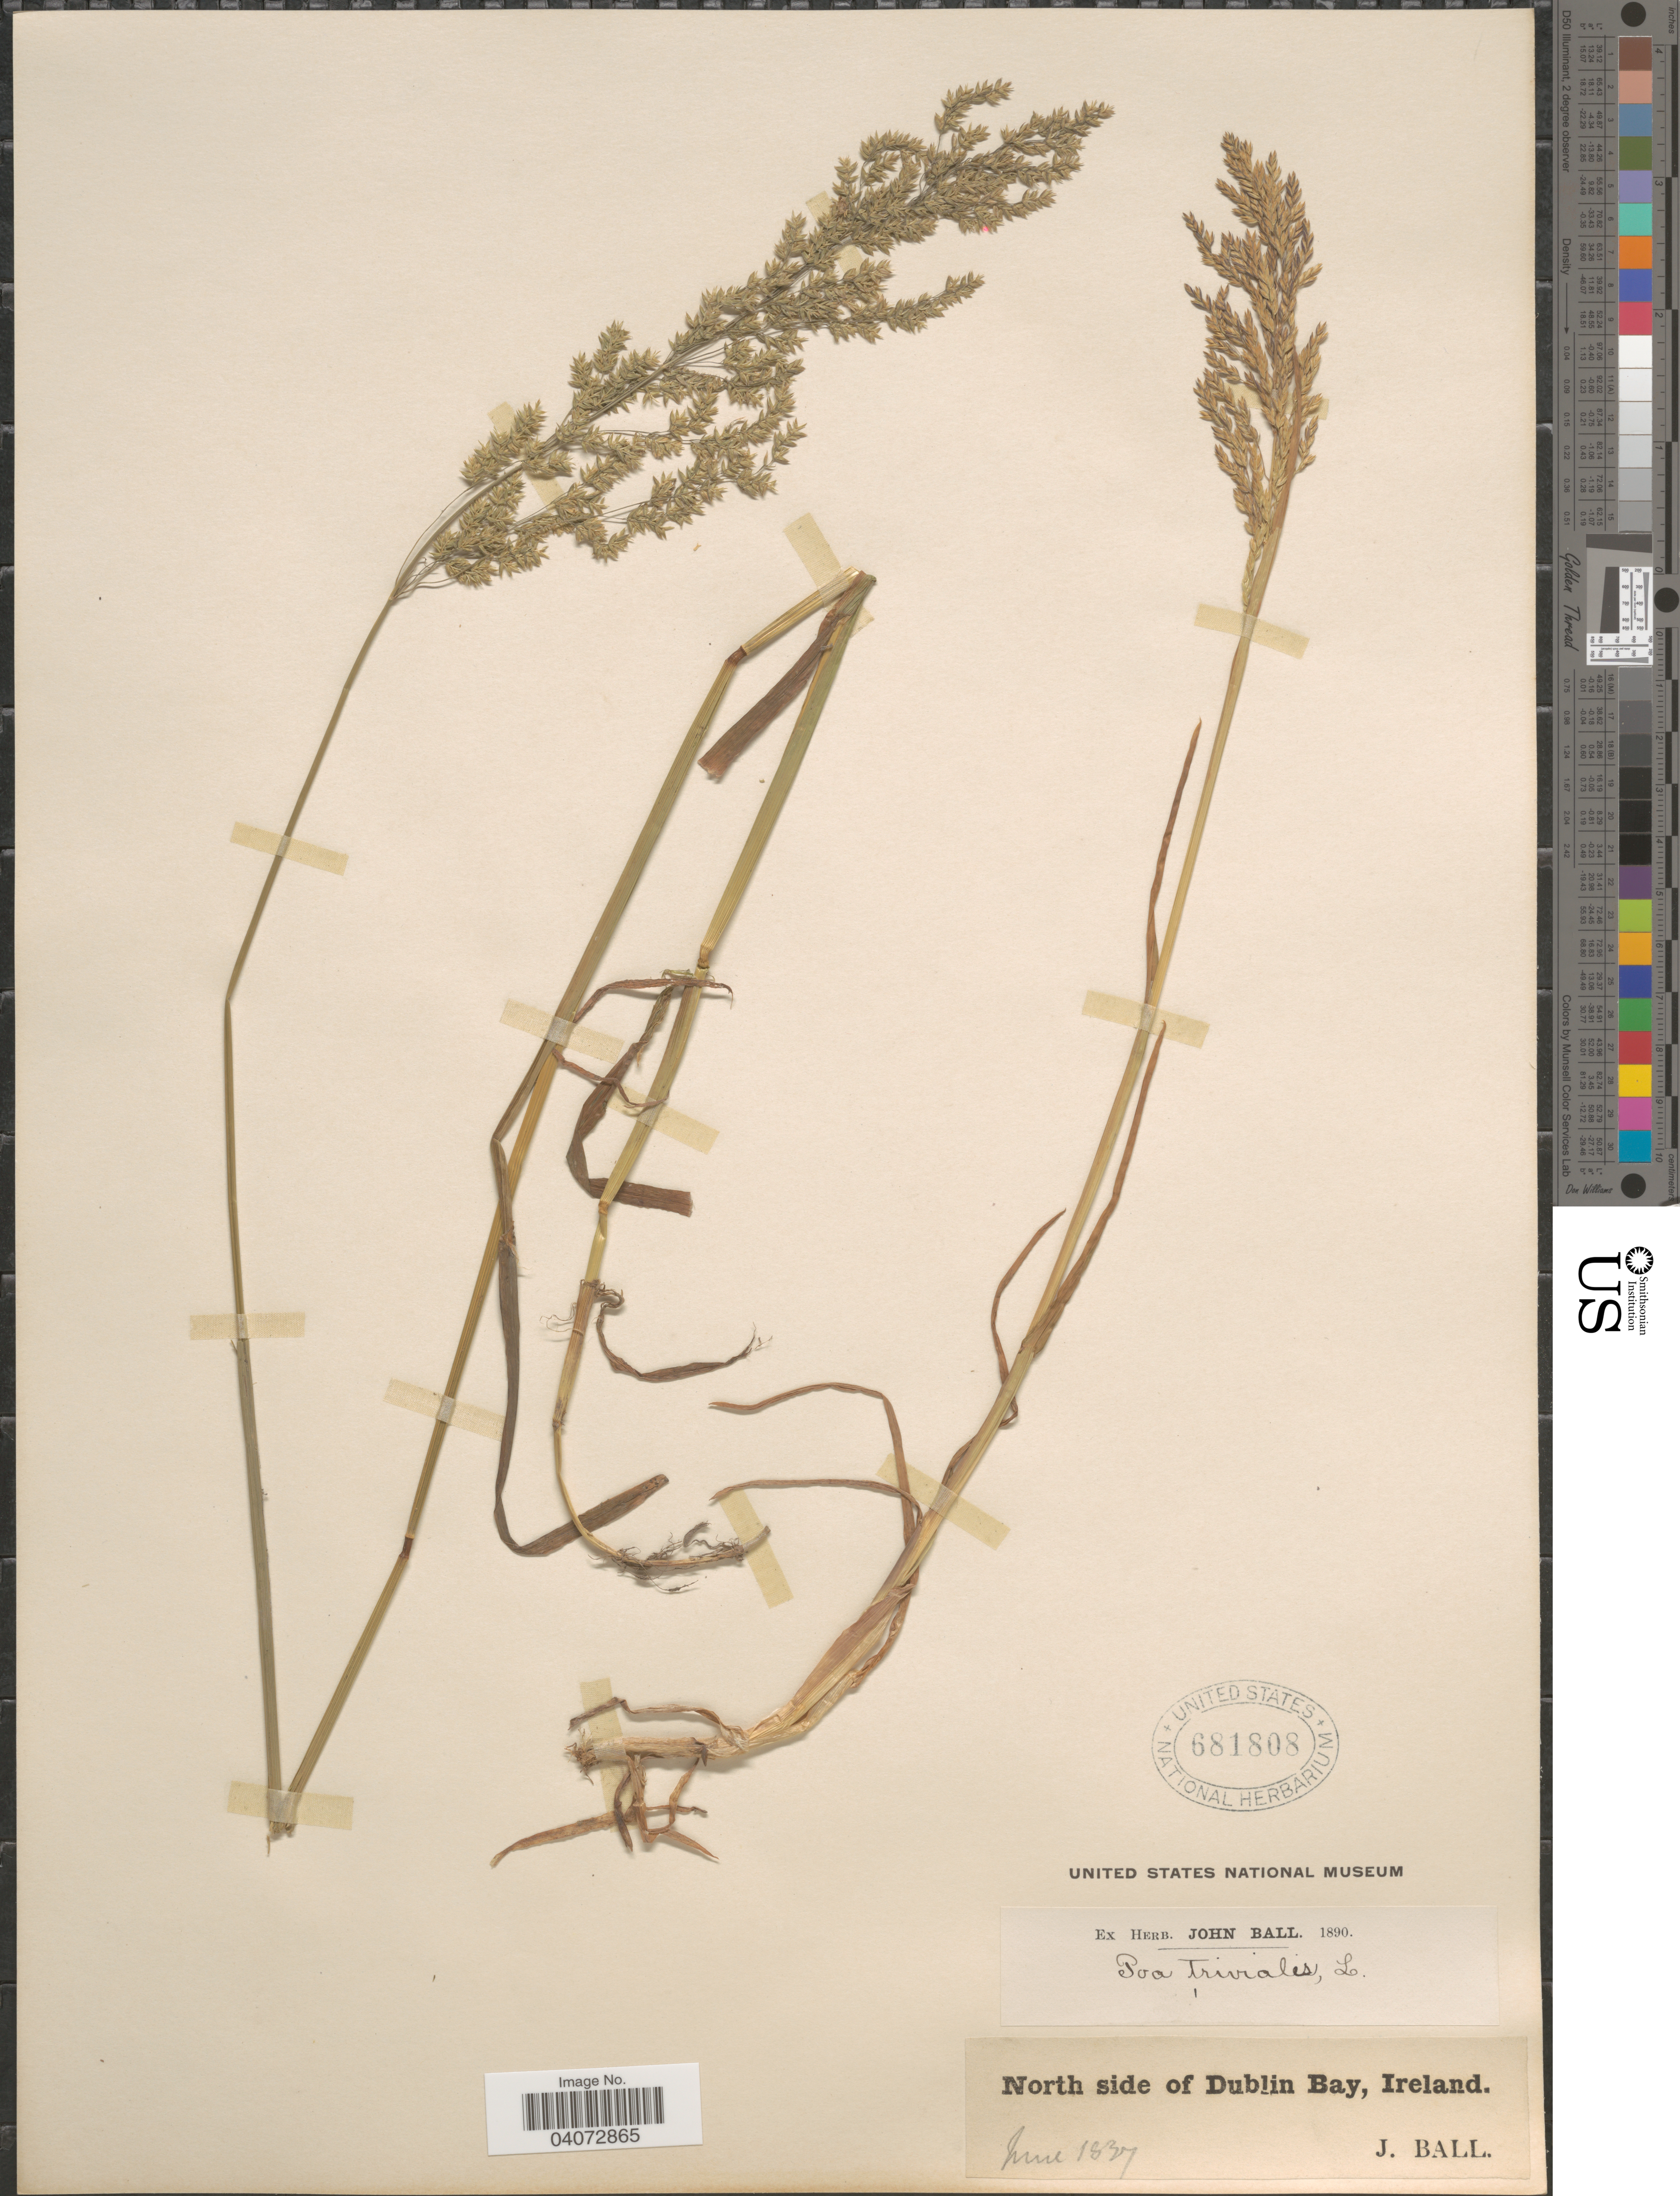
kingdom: Plantae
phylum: Tracheophyta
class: Liliopsida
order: Poales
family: Poaceae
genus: Poa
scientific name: Poa trivialis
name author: L.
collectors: J. Ball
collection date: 1837-06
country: Bermuda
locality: North side of Dublin Bay, Ireland.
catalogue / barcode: US 681808